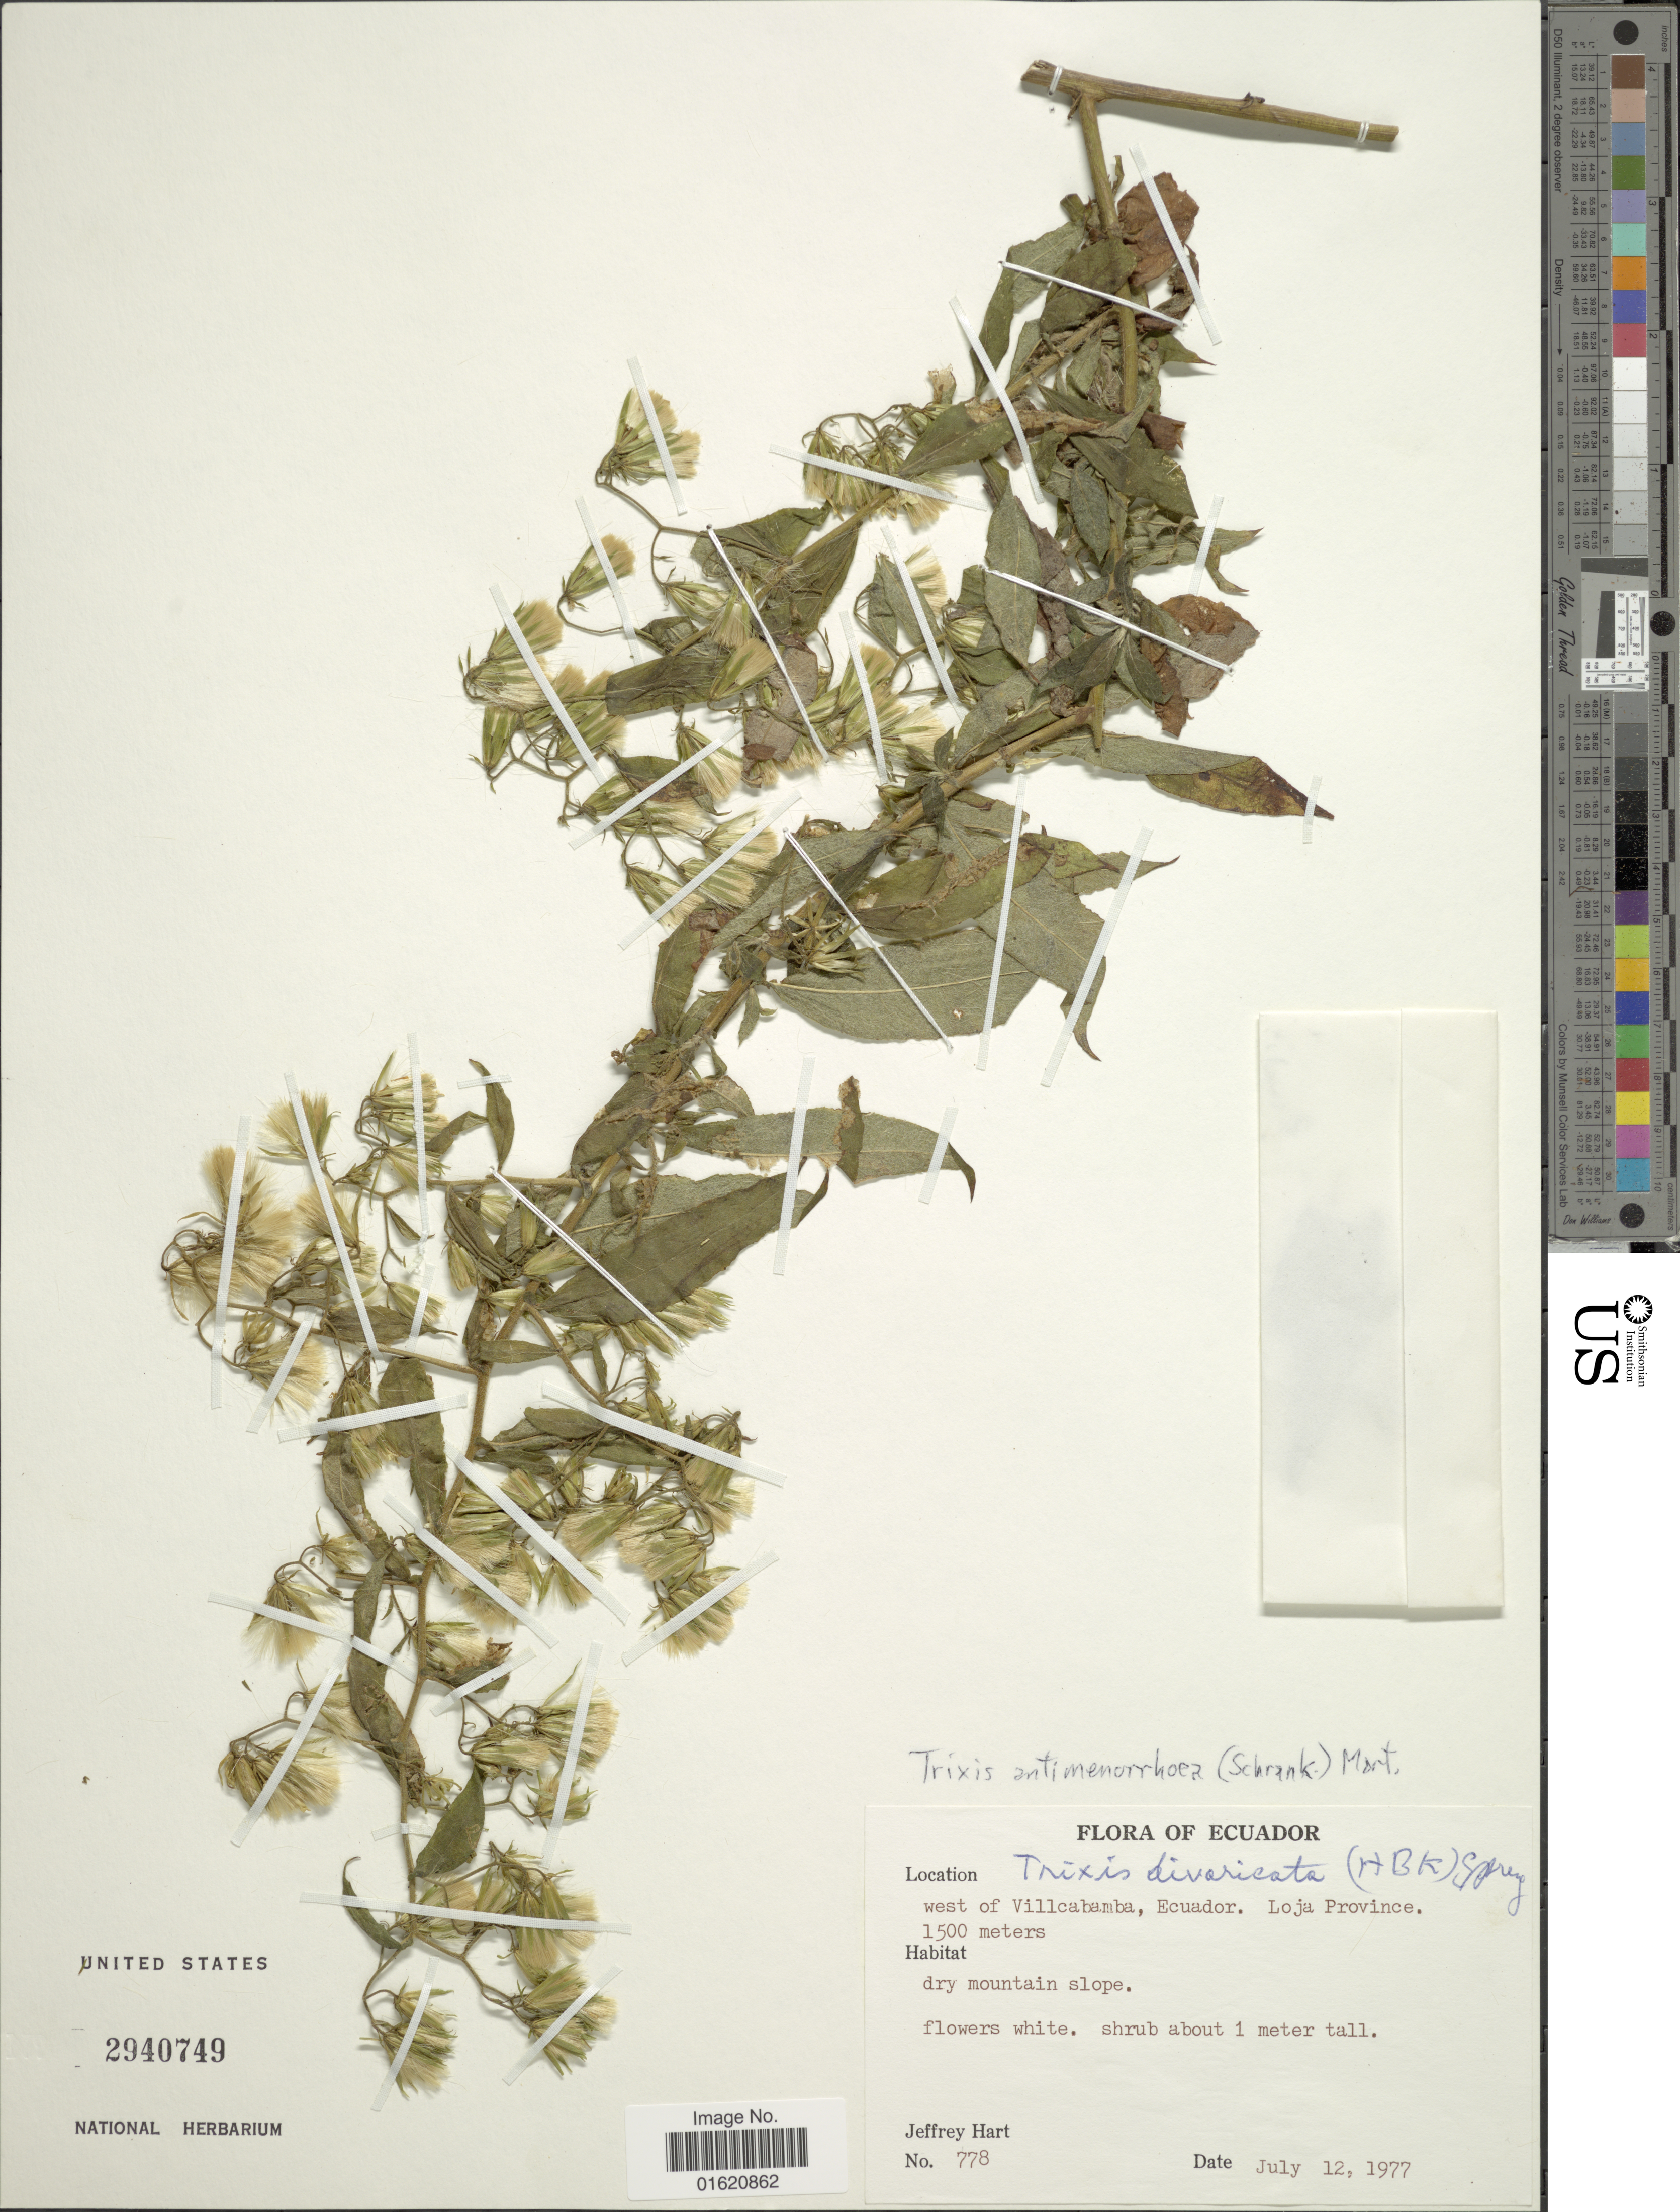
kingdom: Plantae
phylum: Tracheophyta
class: Magnoliopsida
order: Asterales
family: Asteraceae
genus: Trixis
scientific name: Trixis antimenorrhoea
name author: (Schrank) Mart. ex Kuntze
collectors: J. A. Hart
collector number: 778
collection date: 1977-07-12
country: Ecuador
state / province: Loja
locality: West of Villacabamba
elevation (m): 1500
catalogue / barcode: US 2940747